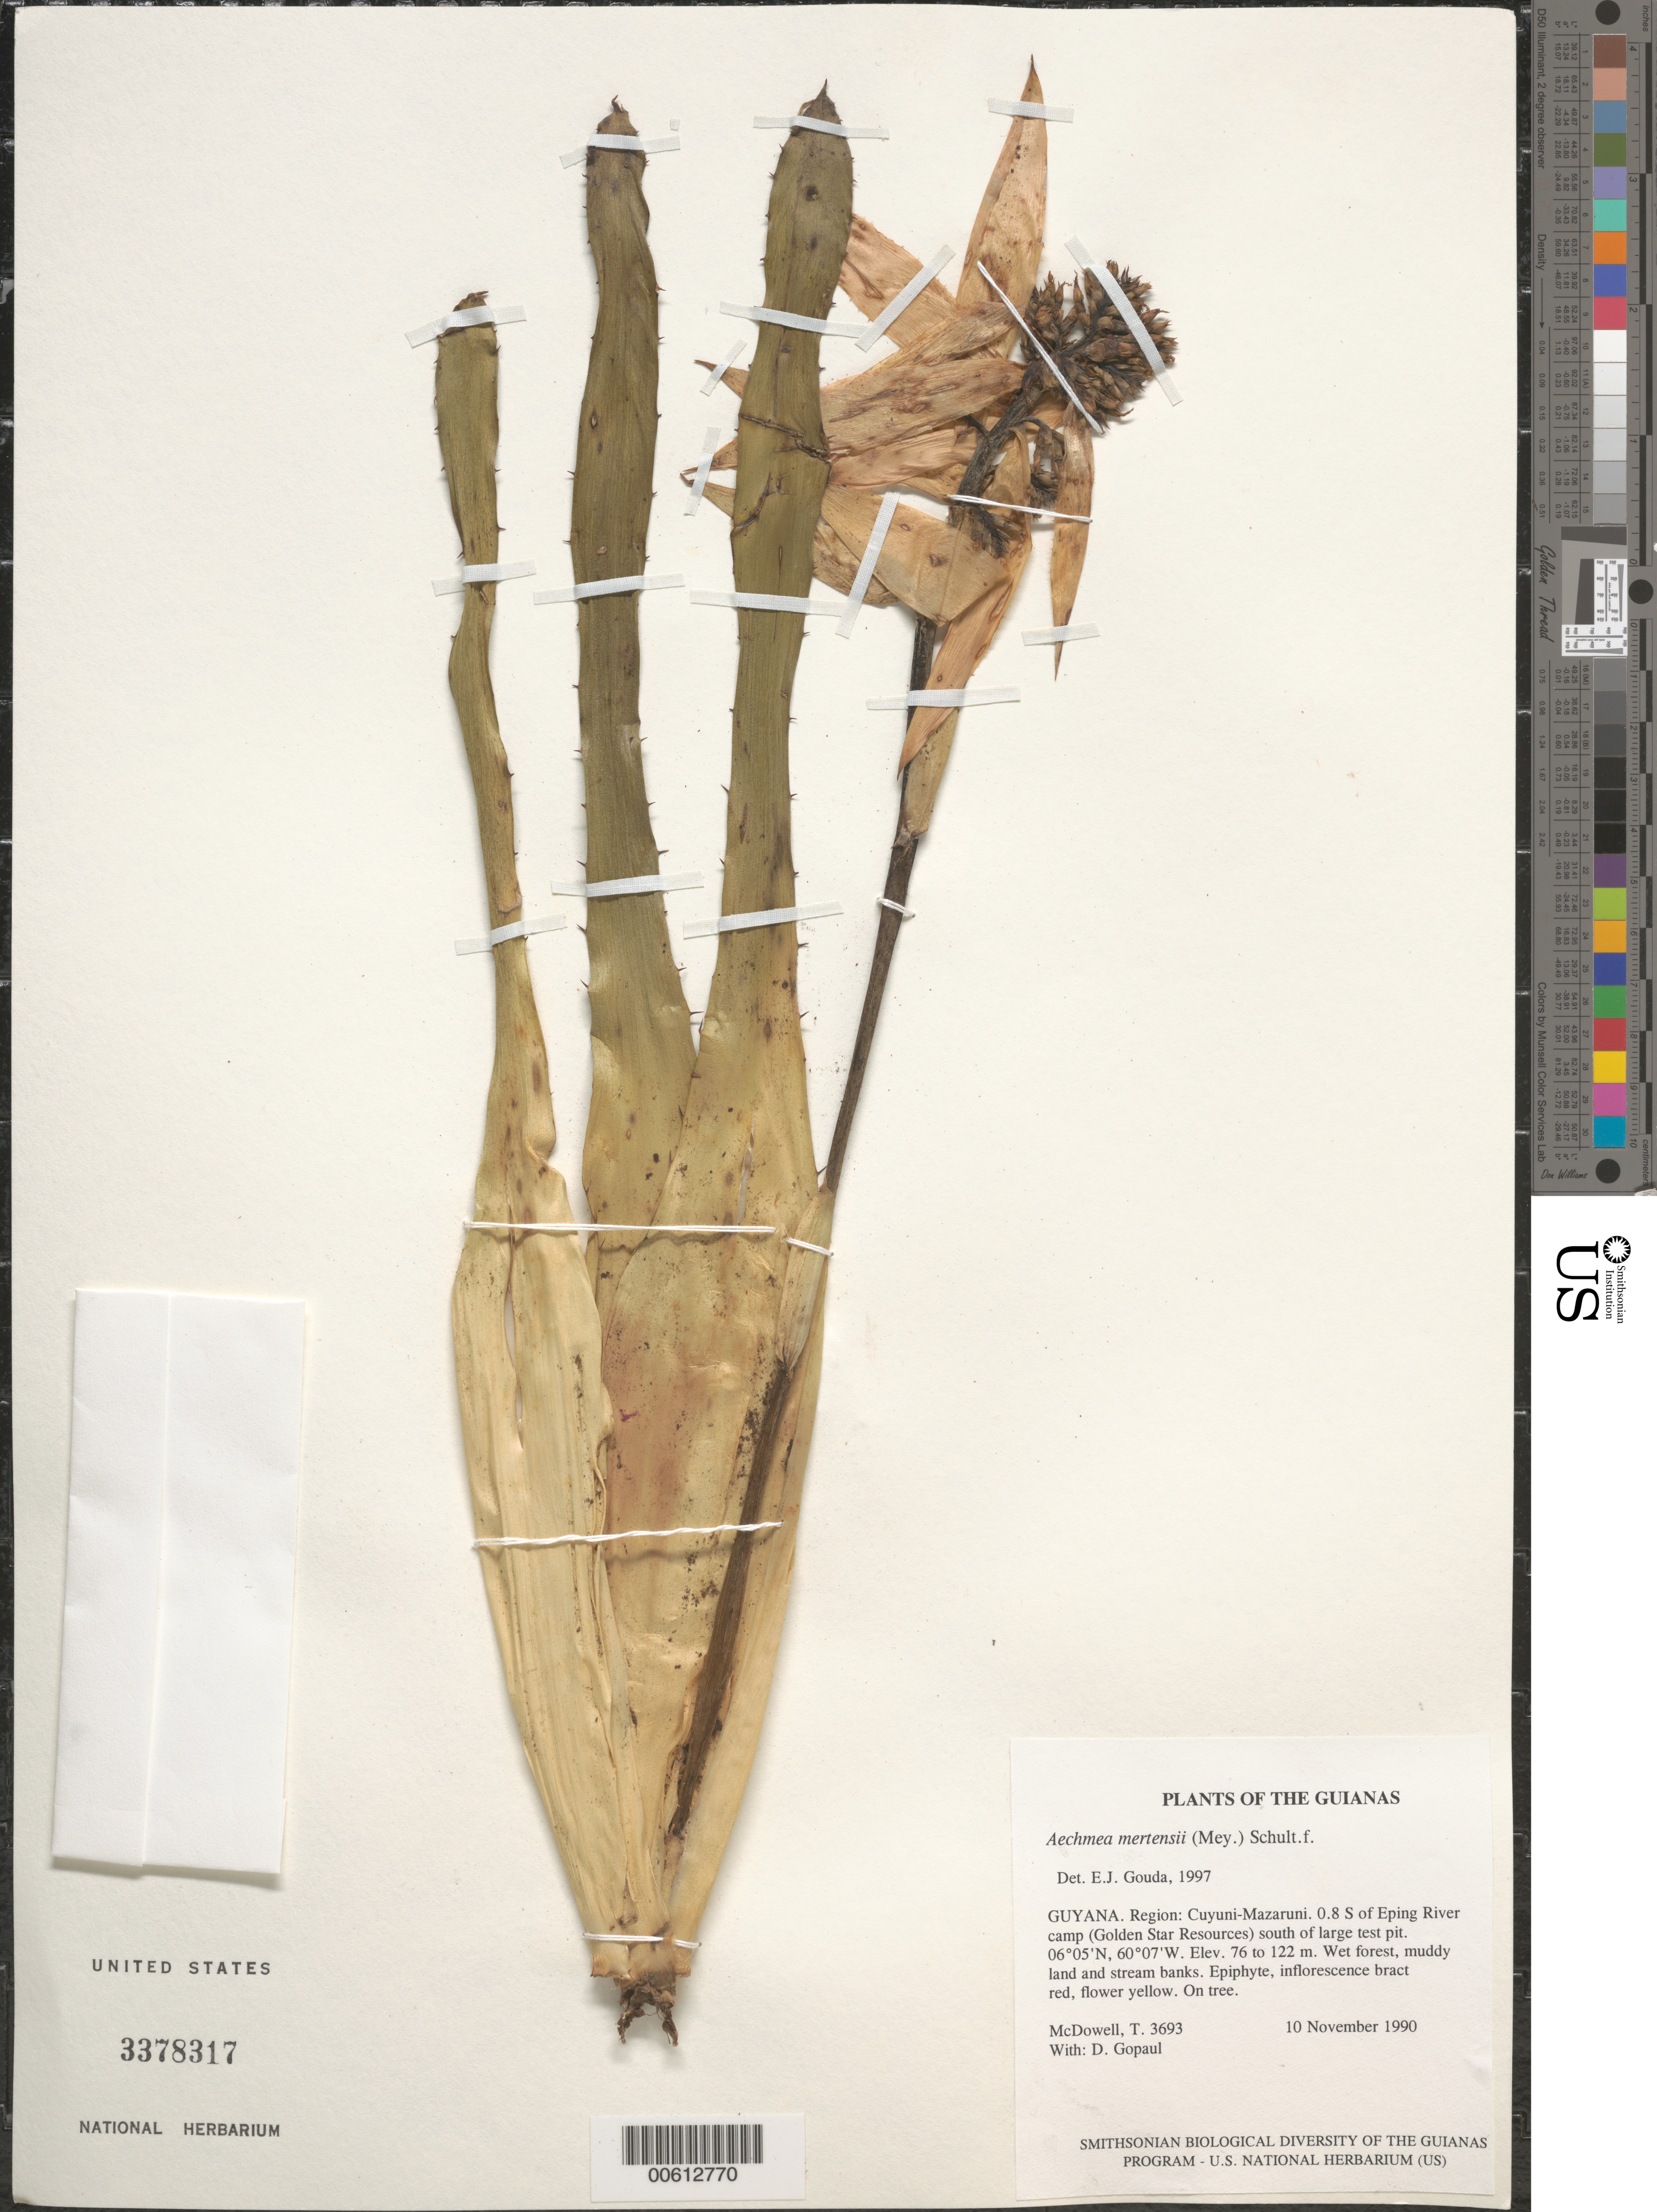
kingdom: Plantae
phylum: Tracheophyta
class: Liliopsida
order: Poales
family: Bromeliaceae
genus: Aechmea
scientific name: Aechmea mertensii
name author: (G. Mey.) Schult. & Schult. f.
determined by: Gouda, E. J.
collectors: T. McDowell & D. Gopaul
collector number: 3693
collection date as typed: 10 November 1990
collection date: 1990-11-10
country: Guyana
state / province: Cuyuni-Mazaruni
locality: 0.8 km S of Eping River camp (Golden Star Resources) south of large test pit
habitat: Wet forest, muddy land and stream banks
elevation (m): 76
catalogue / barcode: US 3378317